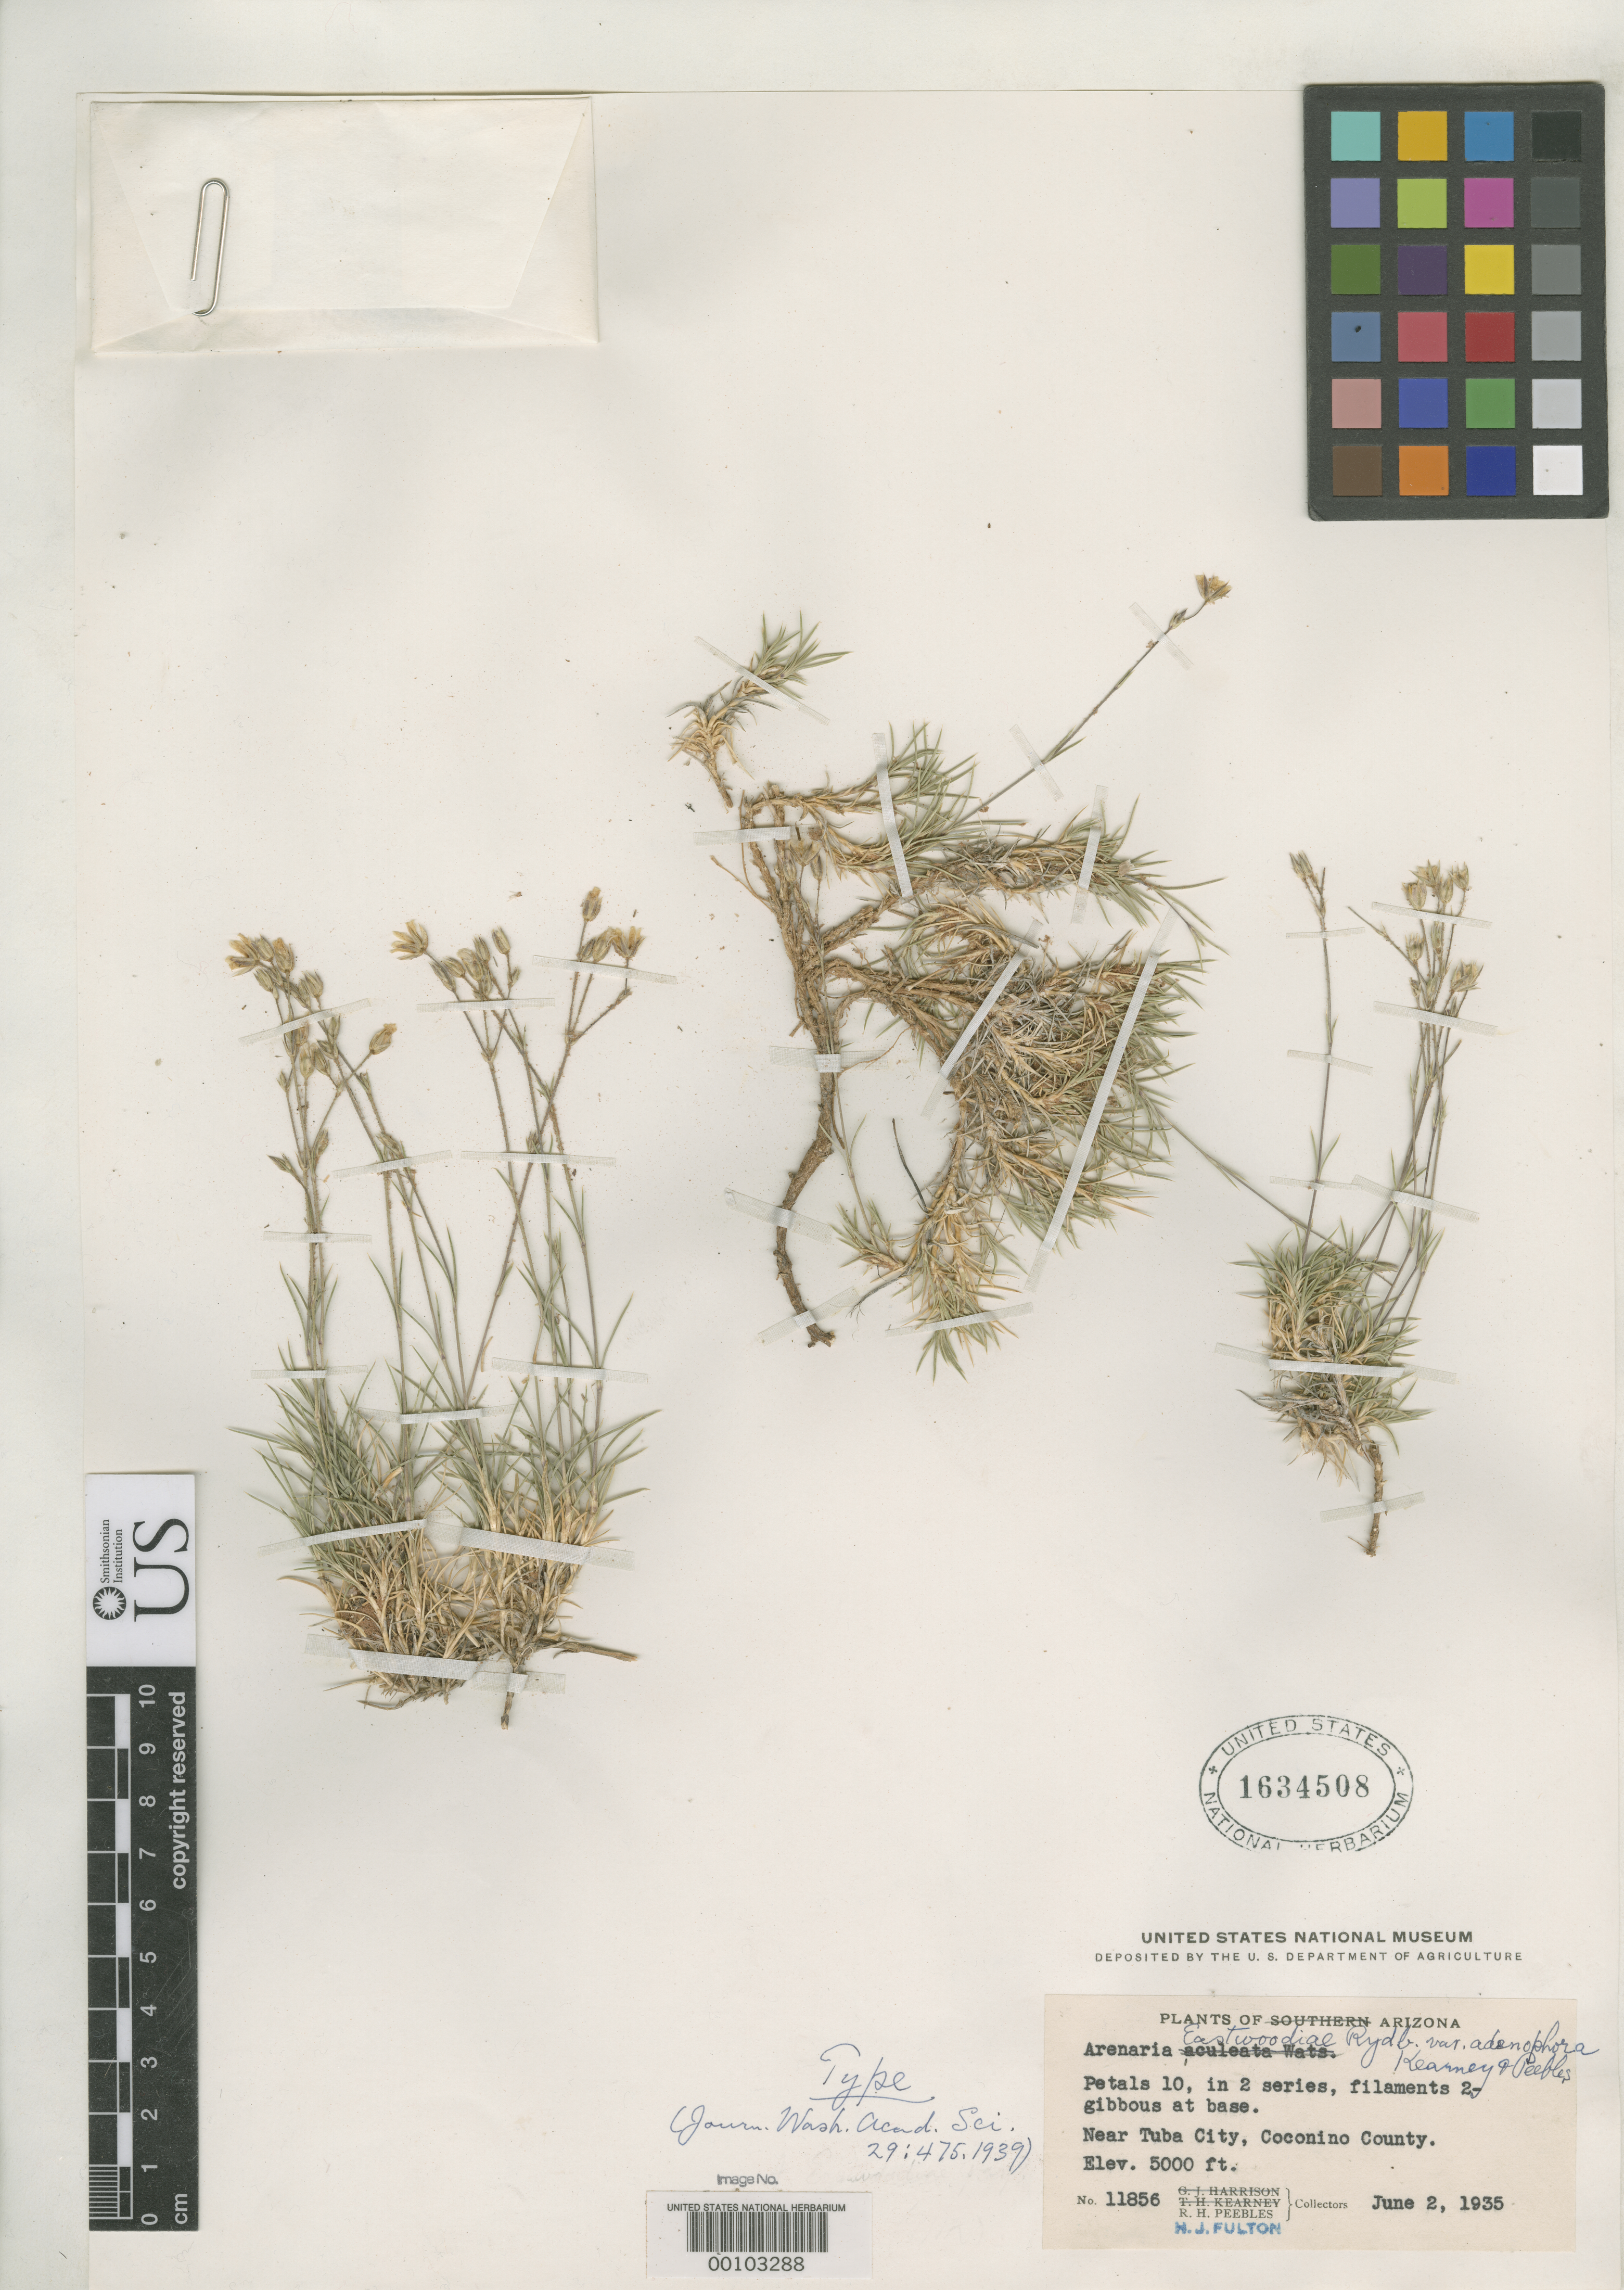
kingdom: Plantae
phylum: Tracheophyta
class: Magnoliopsida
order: Caryophyllales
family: Caryophyllaceae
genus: Arenaria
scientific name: Arenaria eastwoodiae var. adenophora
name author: Kearney & Peebles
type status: Holotype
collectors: R. H. Peebles & H. Fulton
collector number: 11856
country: United States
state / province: Arizona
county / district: Coconino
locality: Tuba.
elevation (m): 1524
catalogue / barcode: US 1634508